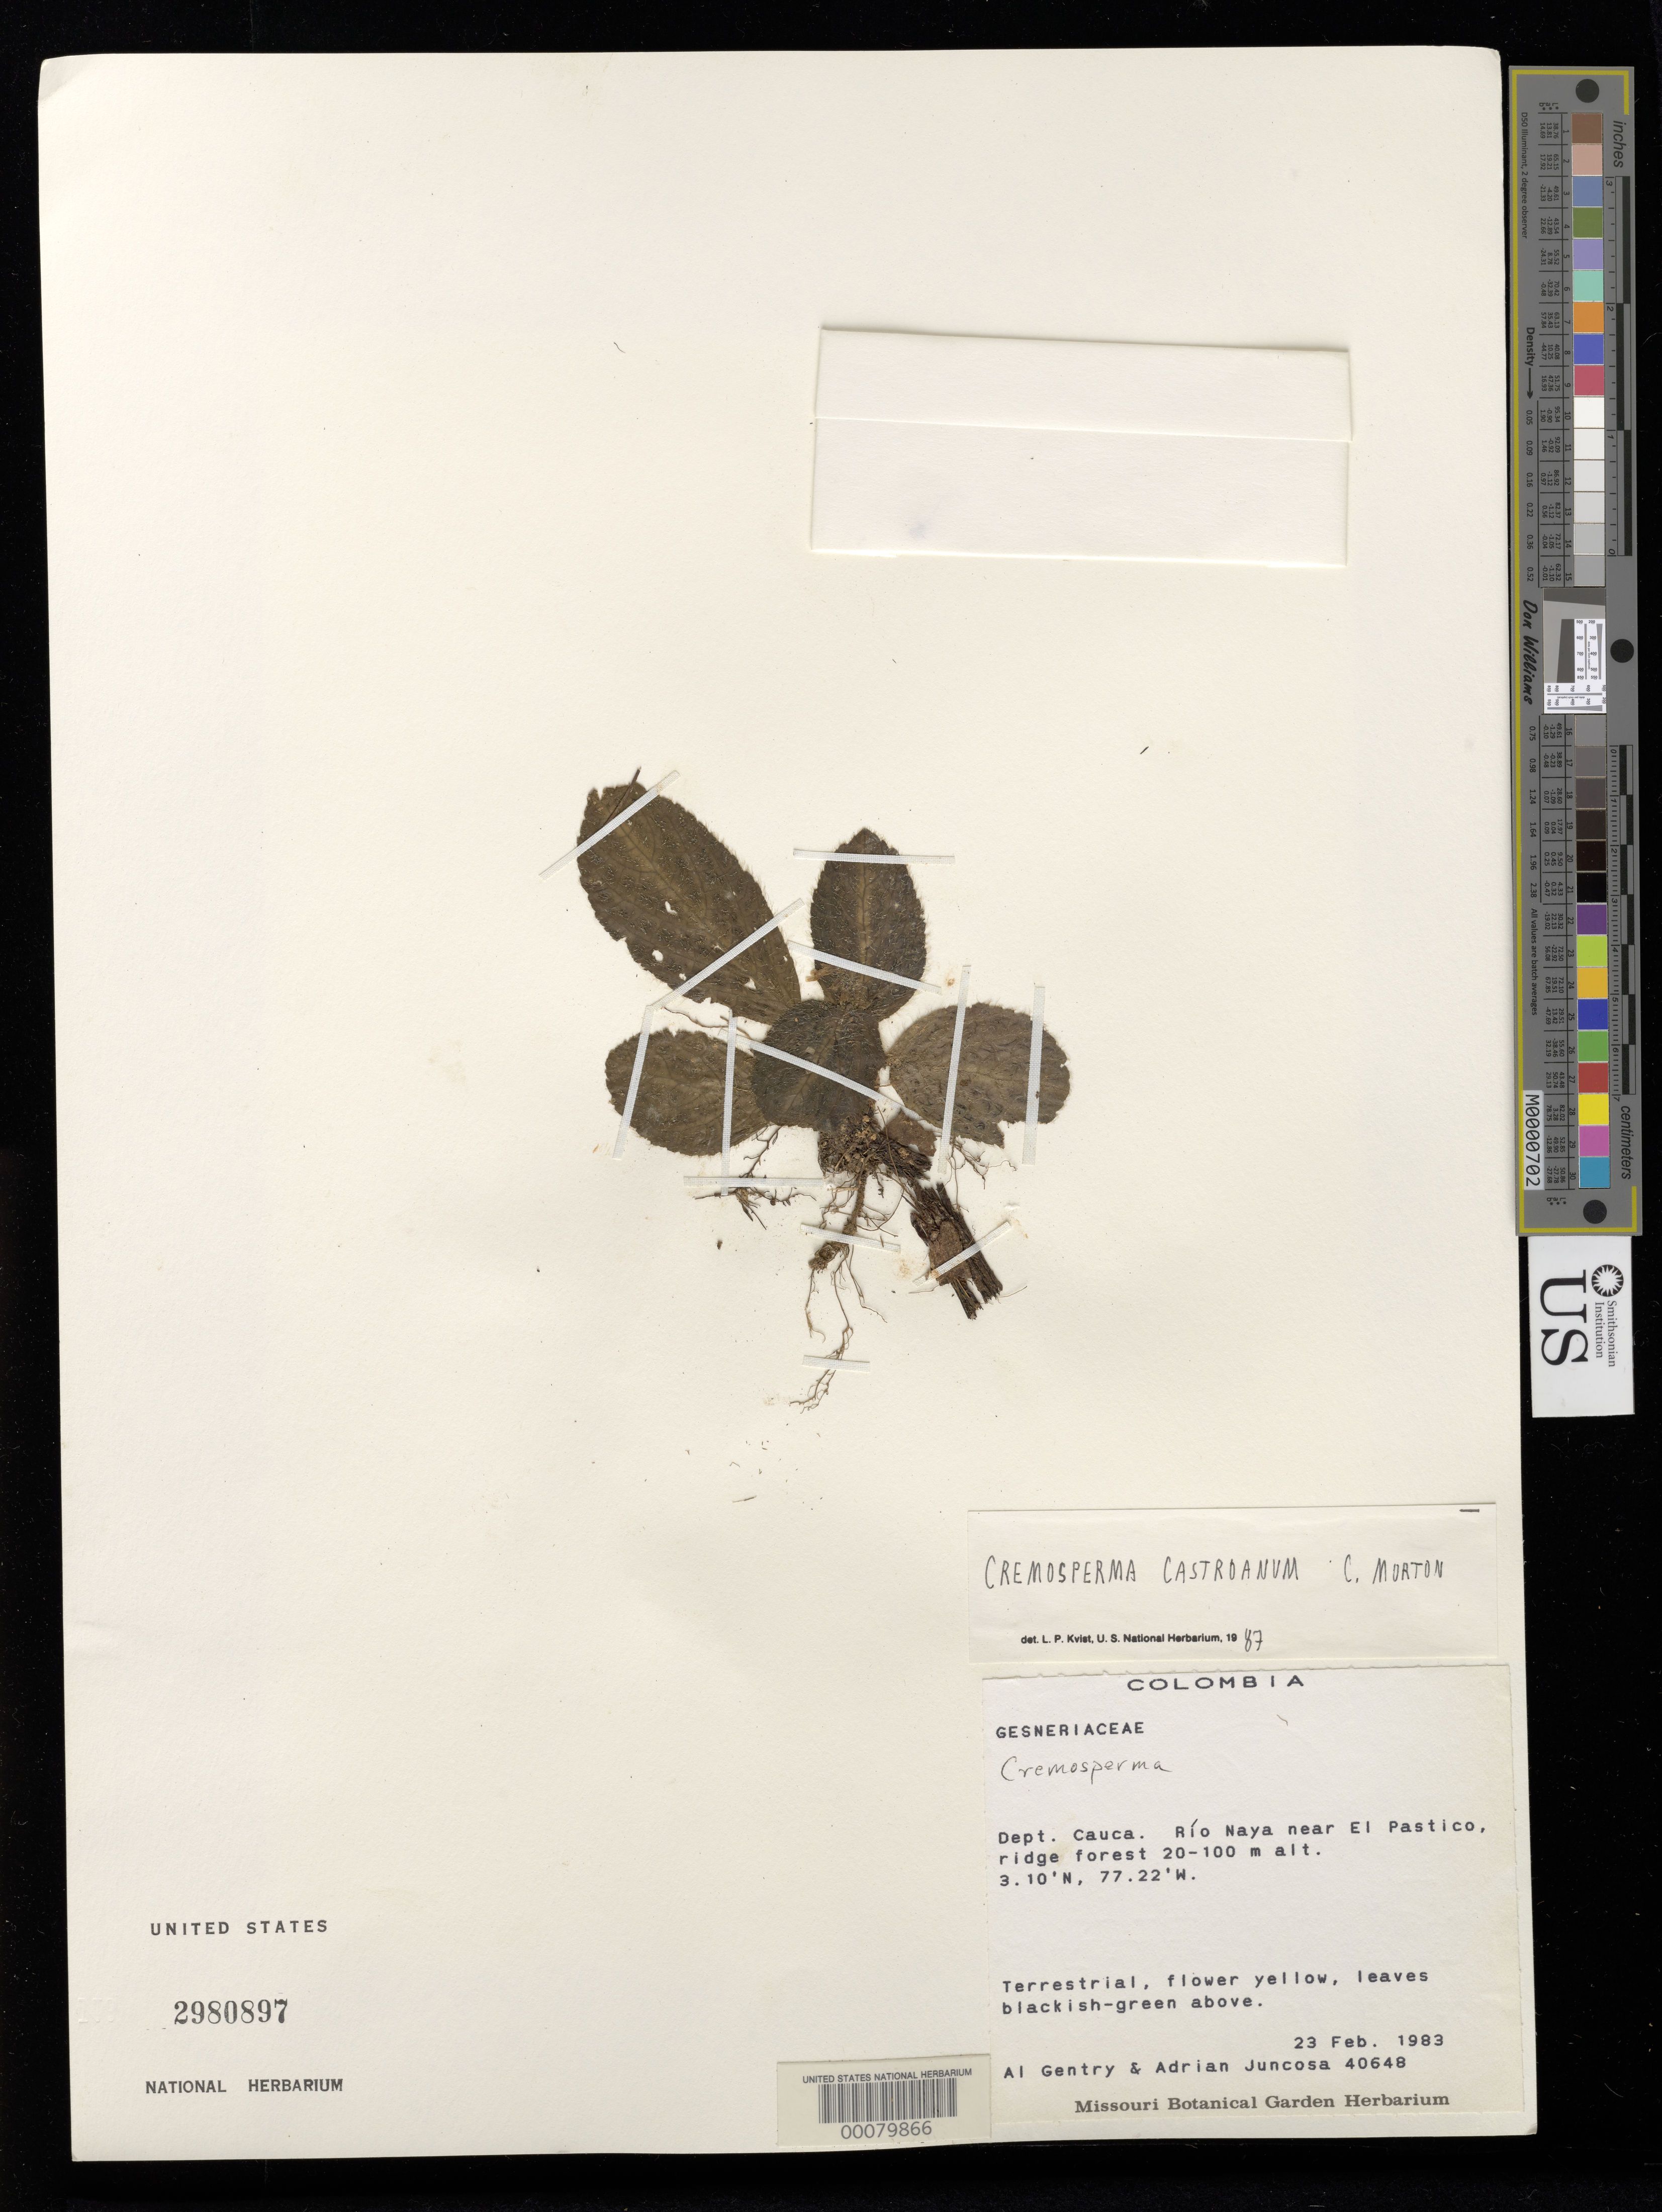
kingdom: Plantae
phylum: Tracheophyta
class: Magnoliopsida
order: Lamiales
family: Gesneriaceae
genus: Cremosperma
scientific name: Cremosperma castroanum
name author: C.V. Morton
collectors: A. H. Gentry & A. Juncosa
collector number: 40648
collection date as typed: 23 Feb 1983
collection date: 1983-02-23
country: Colombia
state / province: Cauca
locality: Rio Naya near El Pastico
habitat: Ridge forest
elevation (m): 20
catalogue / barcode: US 2980897